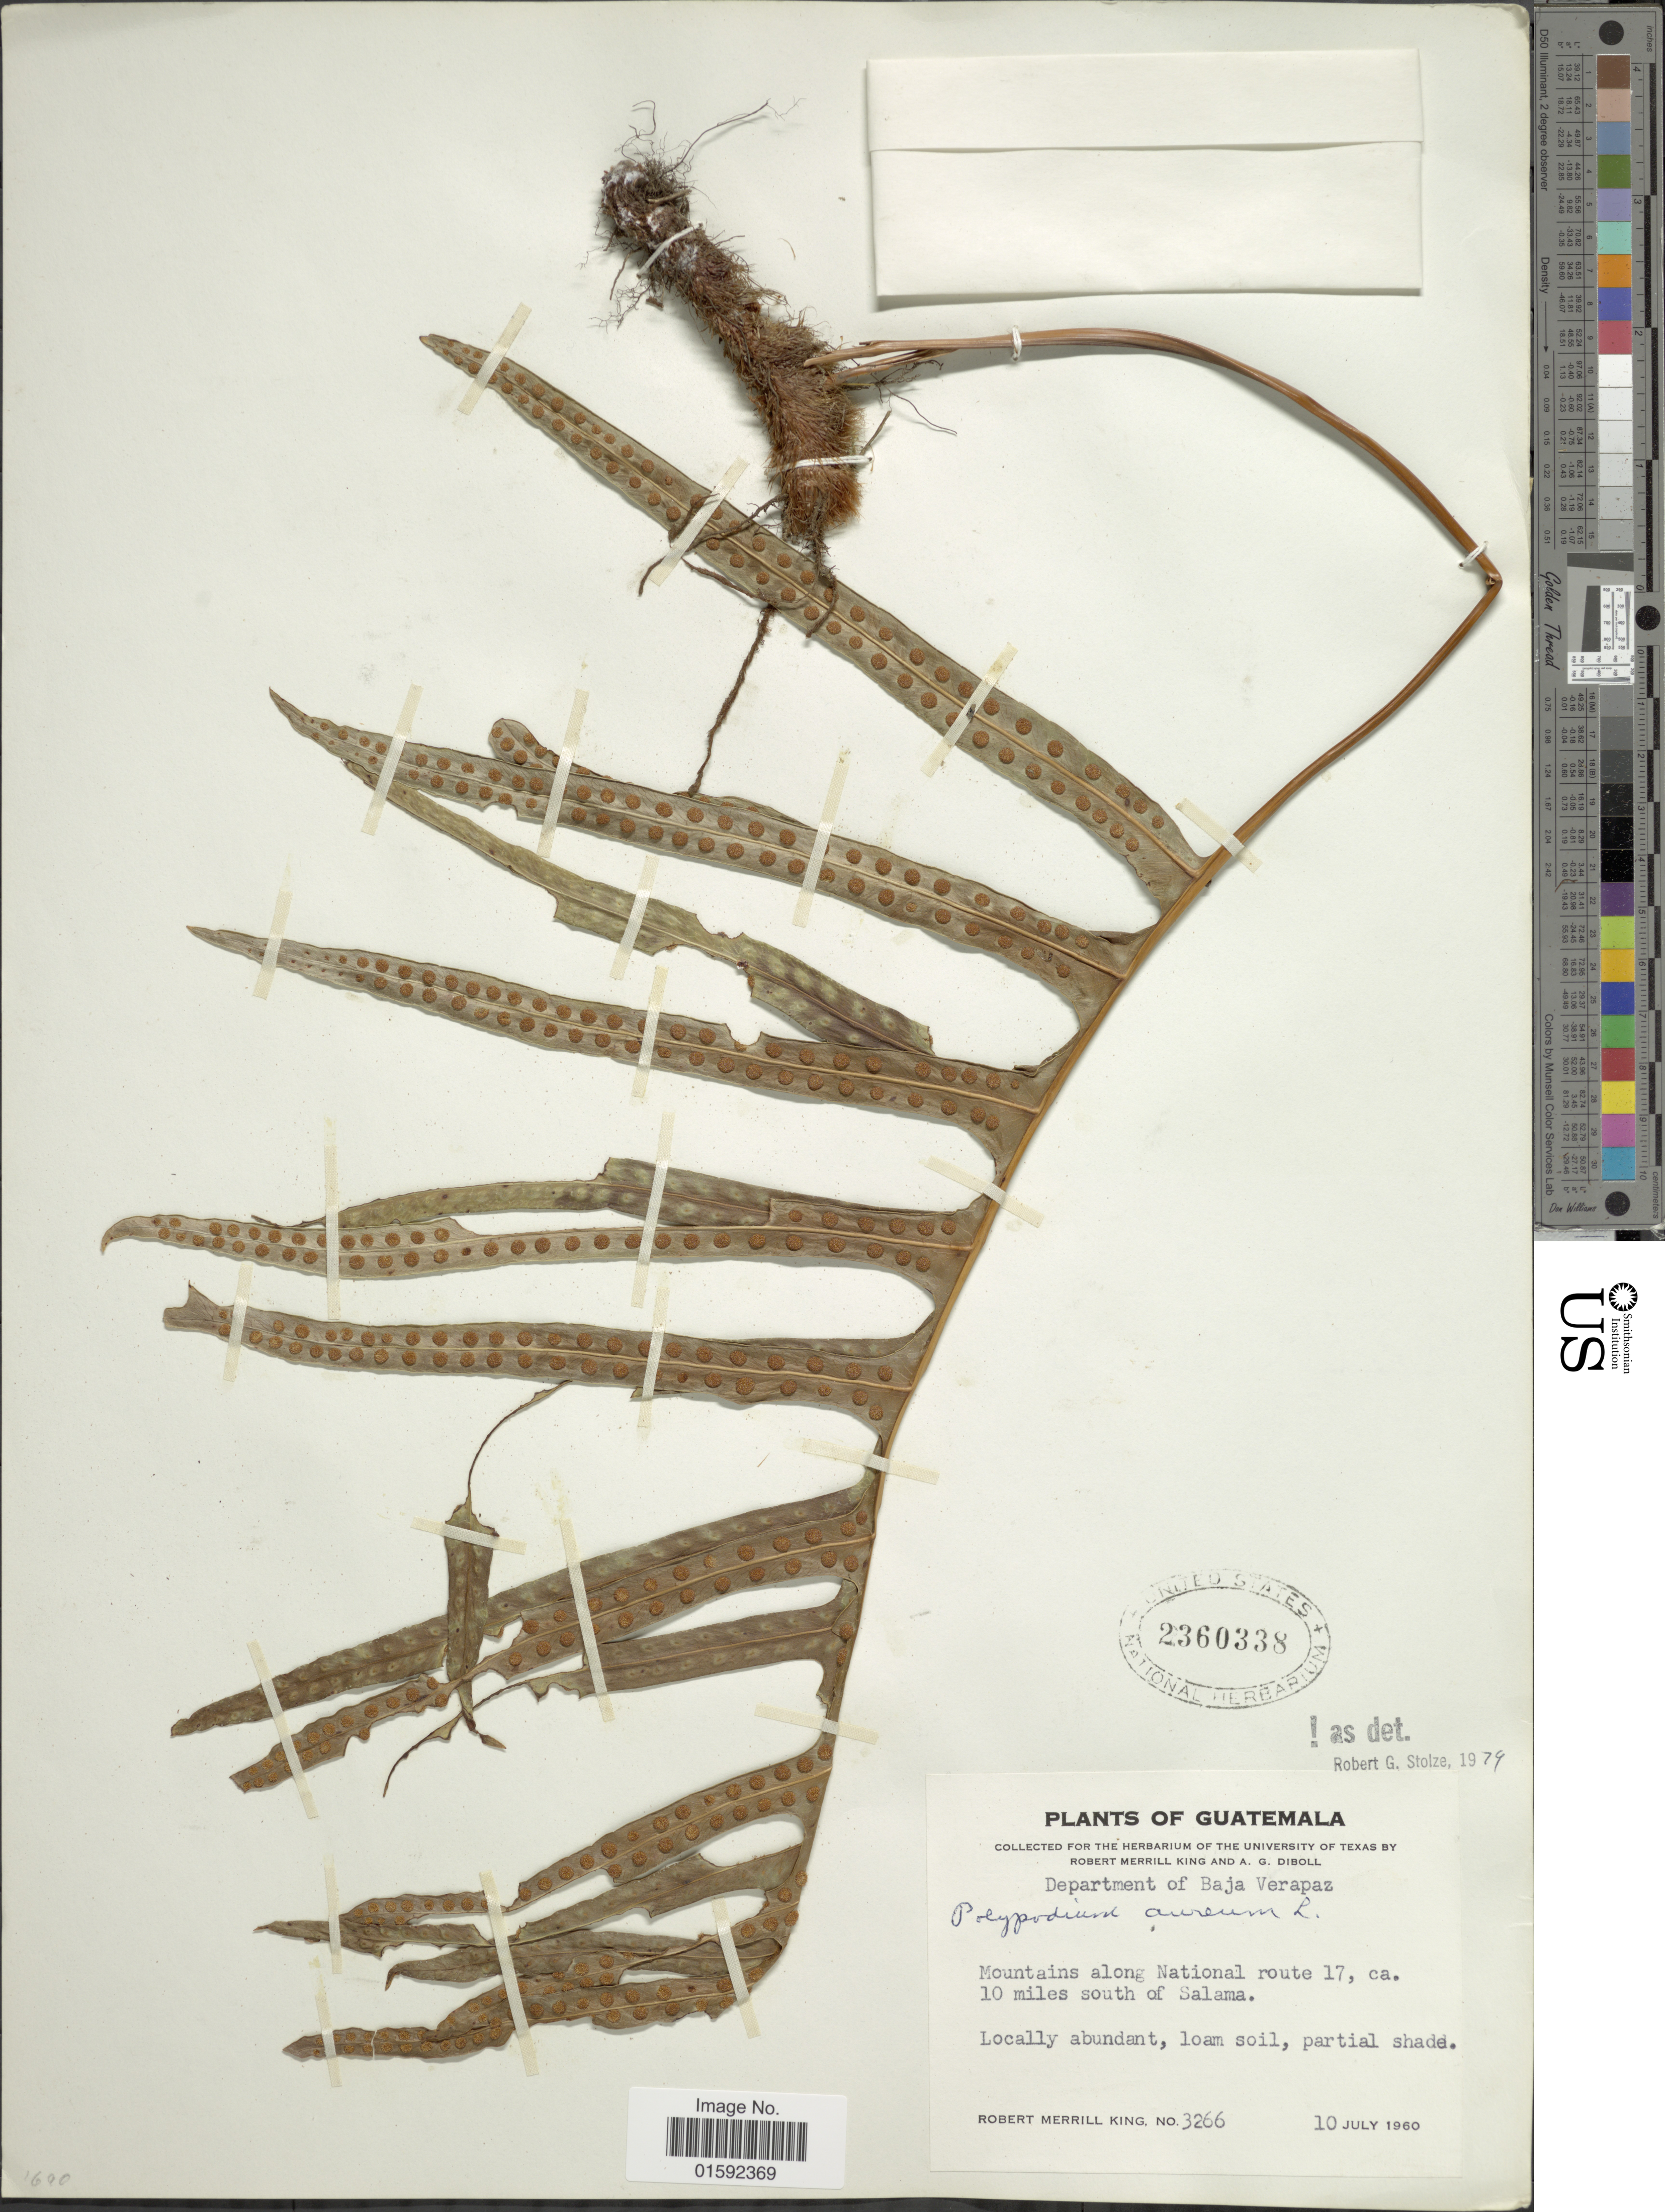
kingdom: Plantae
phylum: Tracheophyta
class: Polypodiopsida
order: Polypodiales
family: Polypodiaceae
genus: Phlebodium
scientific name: Phlebodium pseudoaureum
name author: (Cav.) Lellinger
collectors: R. M. King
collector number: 3266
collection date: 1960-07-10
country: Guatemala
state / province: Baja Verapaz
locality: Guatemala, department of Baja Verapaz, mountains along National route 17, ca. 10 miles south of Salama.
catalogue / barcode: US 2360338